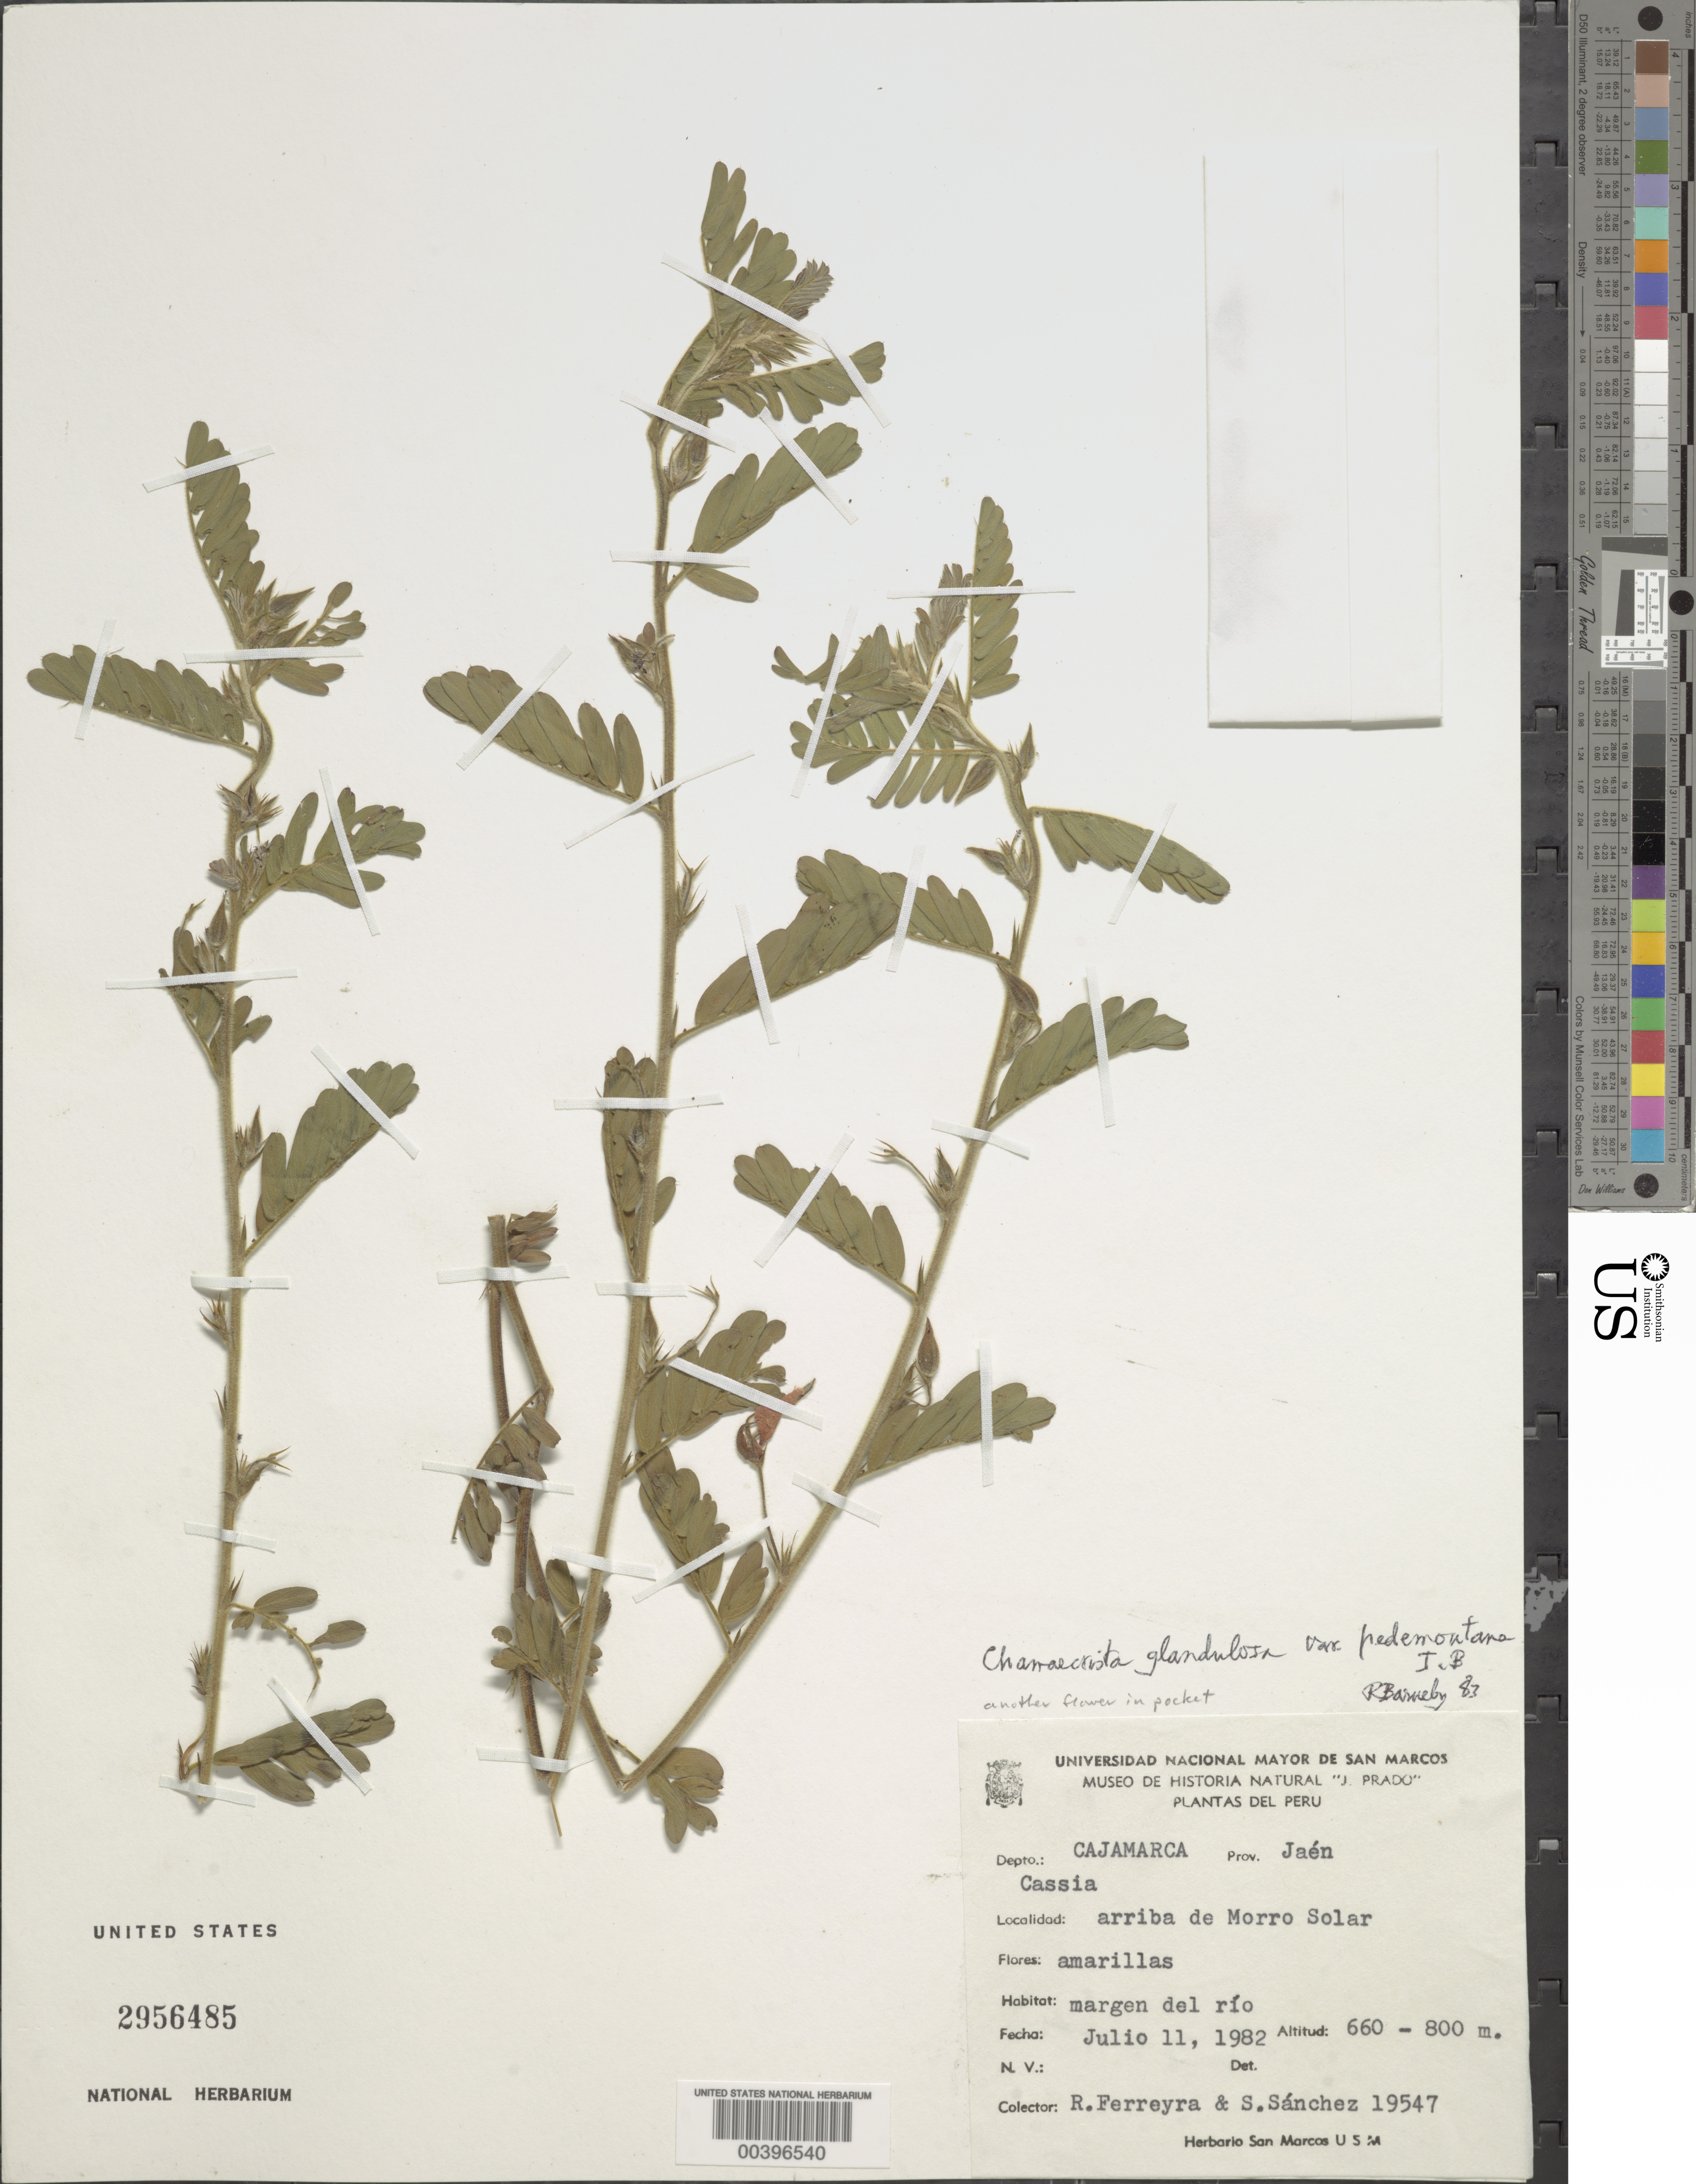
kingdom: Plantae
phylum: Tracheophyta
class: Magnoliopsida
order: Fabales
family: Fabaceae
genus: Chamaecrista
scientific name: Chamaecrista glandulosa var. pedemontana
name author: H.S. Irwin & Barneby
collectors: R. A. Ferreyra & S. Sanchez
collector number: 19547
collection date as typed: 11 Jul 1982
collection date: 1982-07-11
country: Peru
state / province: Cajamarca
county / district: Jaén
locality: arriba de Morro Solar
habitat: Margen del rio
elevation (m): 660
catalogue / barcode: US 2956485